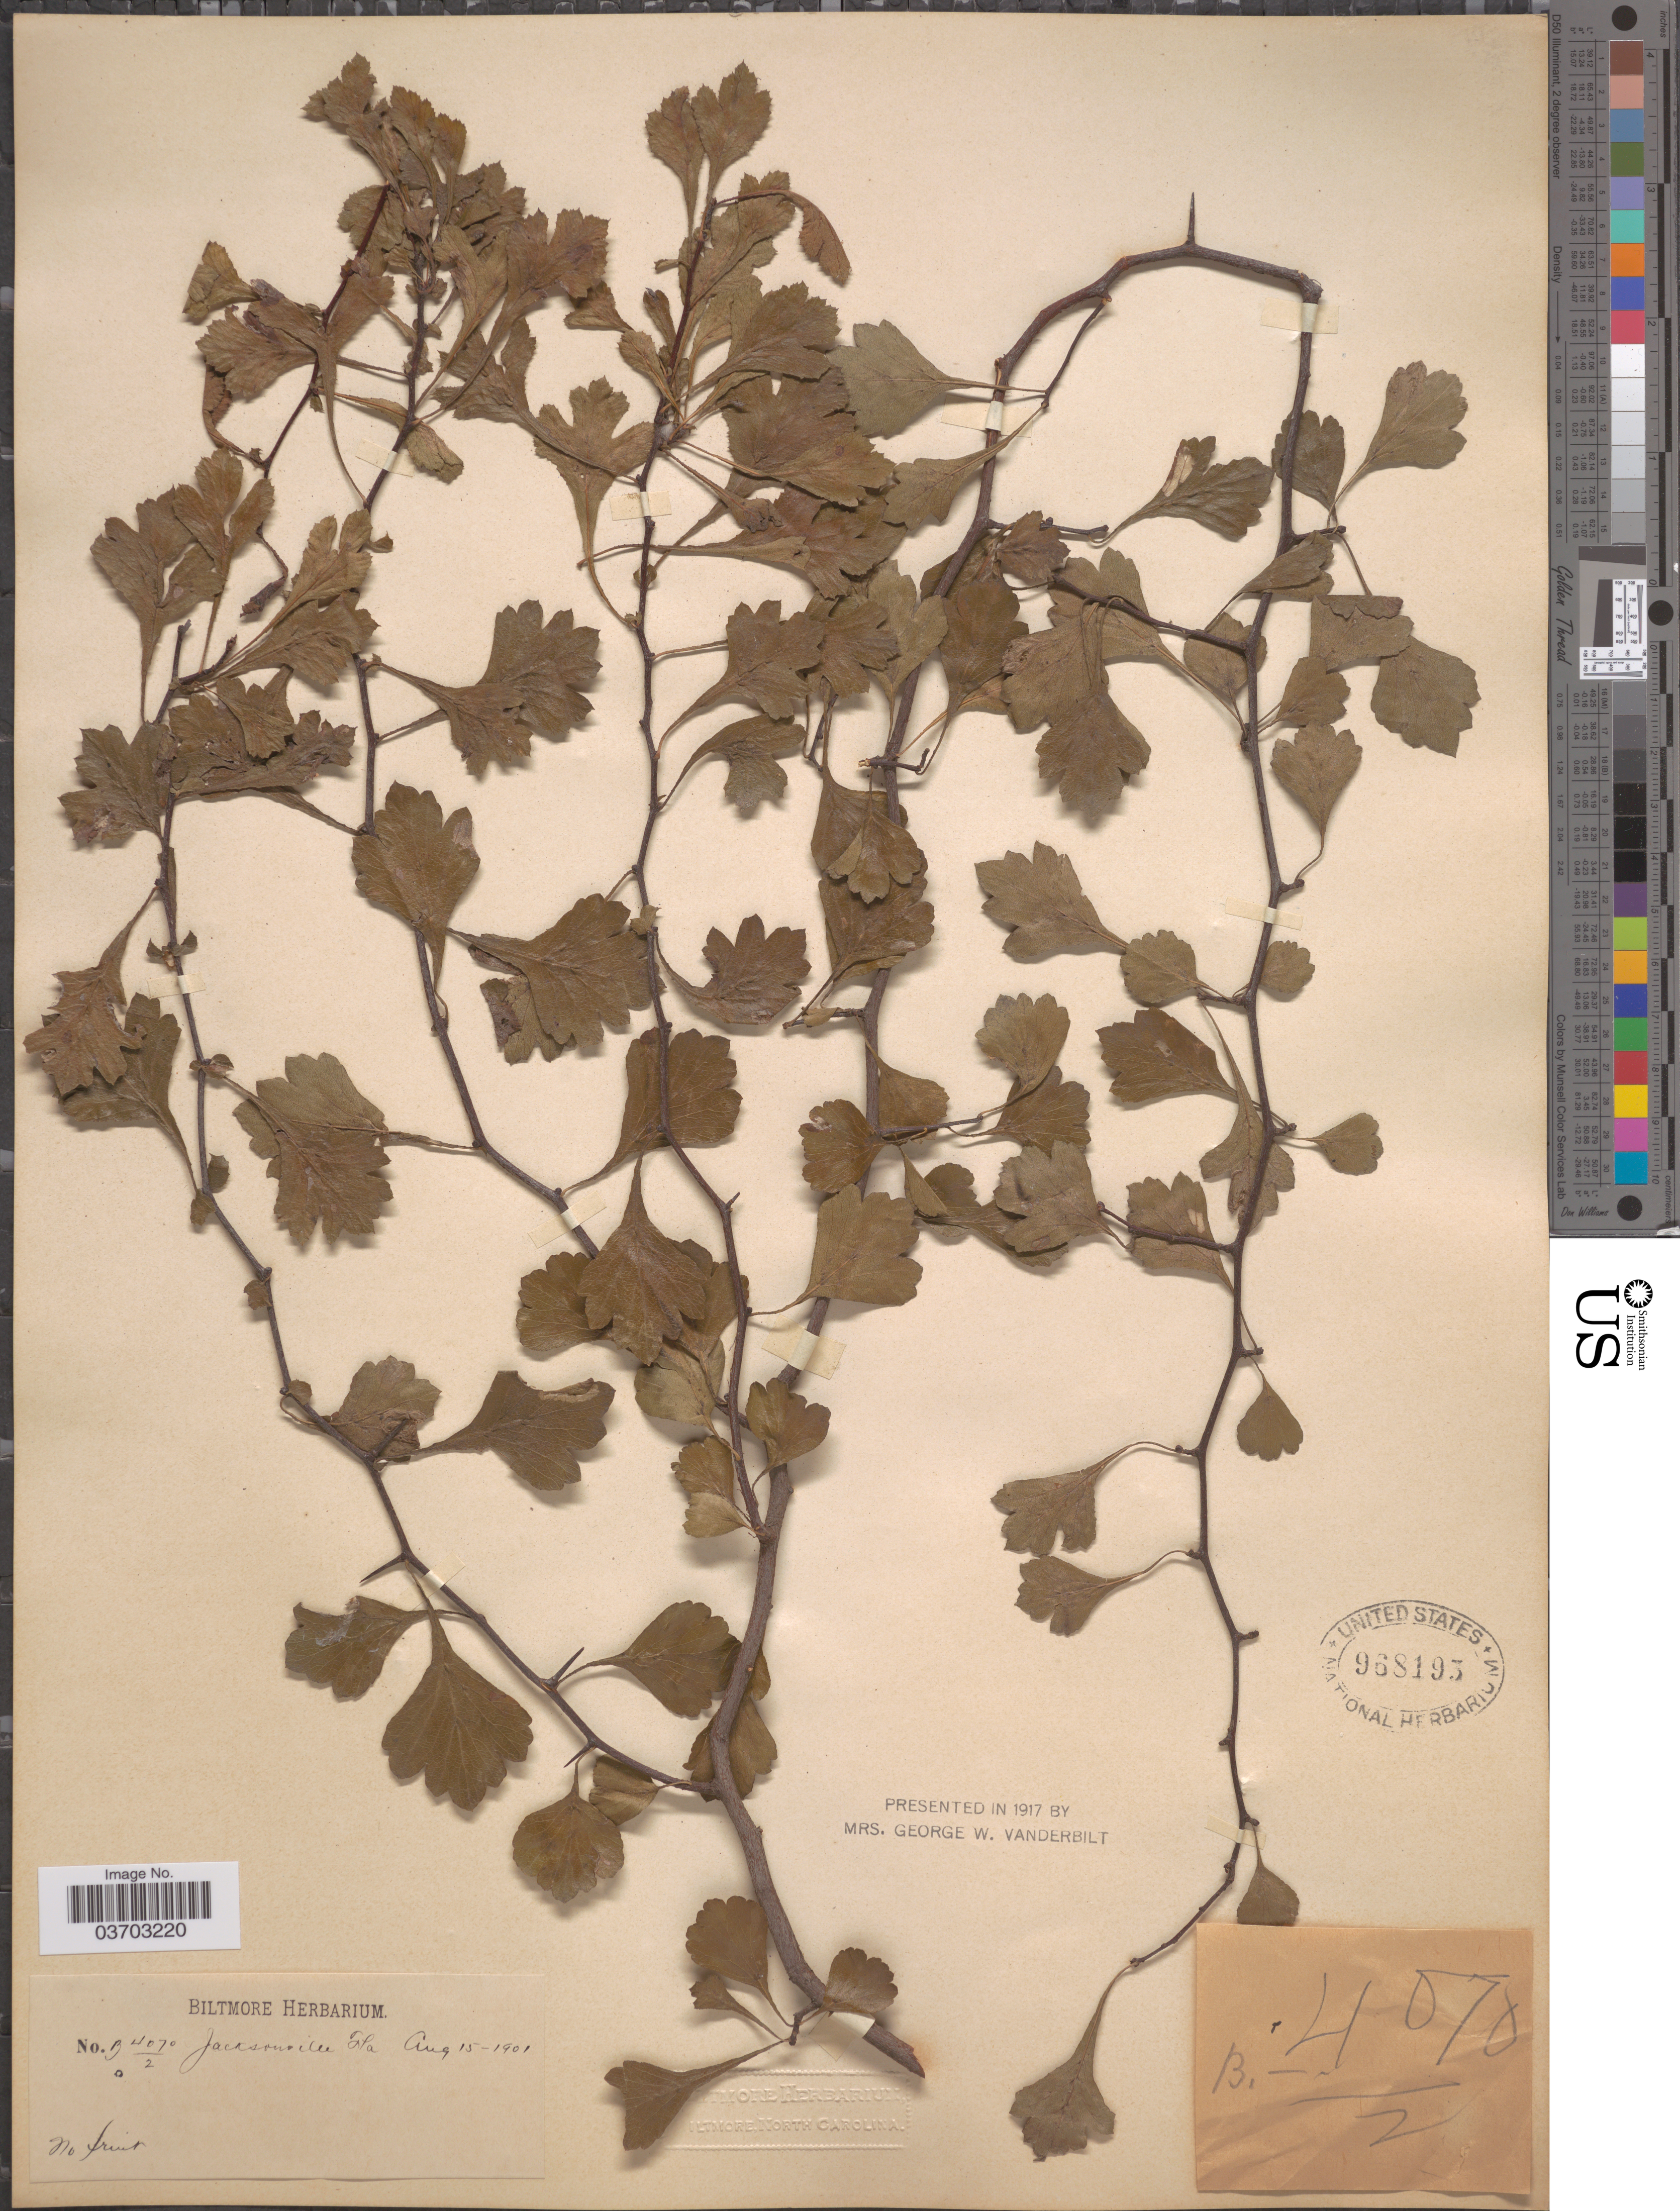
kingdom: Plantae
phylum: Tracheophyta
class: Magnoliopsida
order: Rosales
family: Rosaceae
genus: Crataegus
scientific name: Crataegus sp.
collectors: ex herb. Biltmore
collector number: B4070/2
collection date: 1901-08-15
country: United States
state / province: Florida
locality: Jacksonville.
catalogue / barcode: US 968195